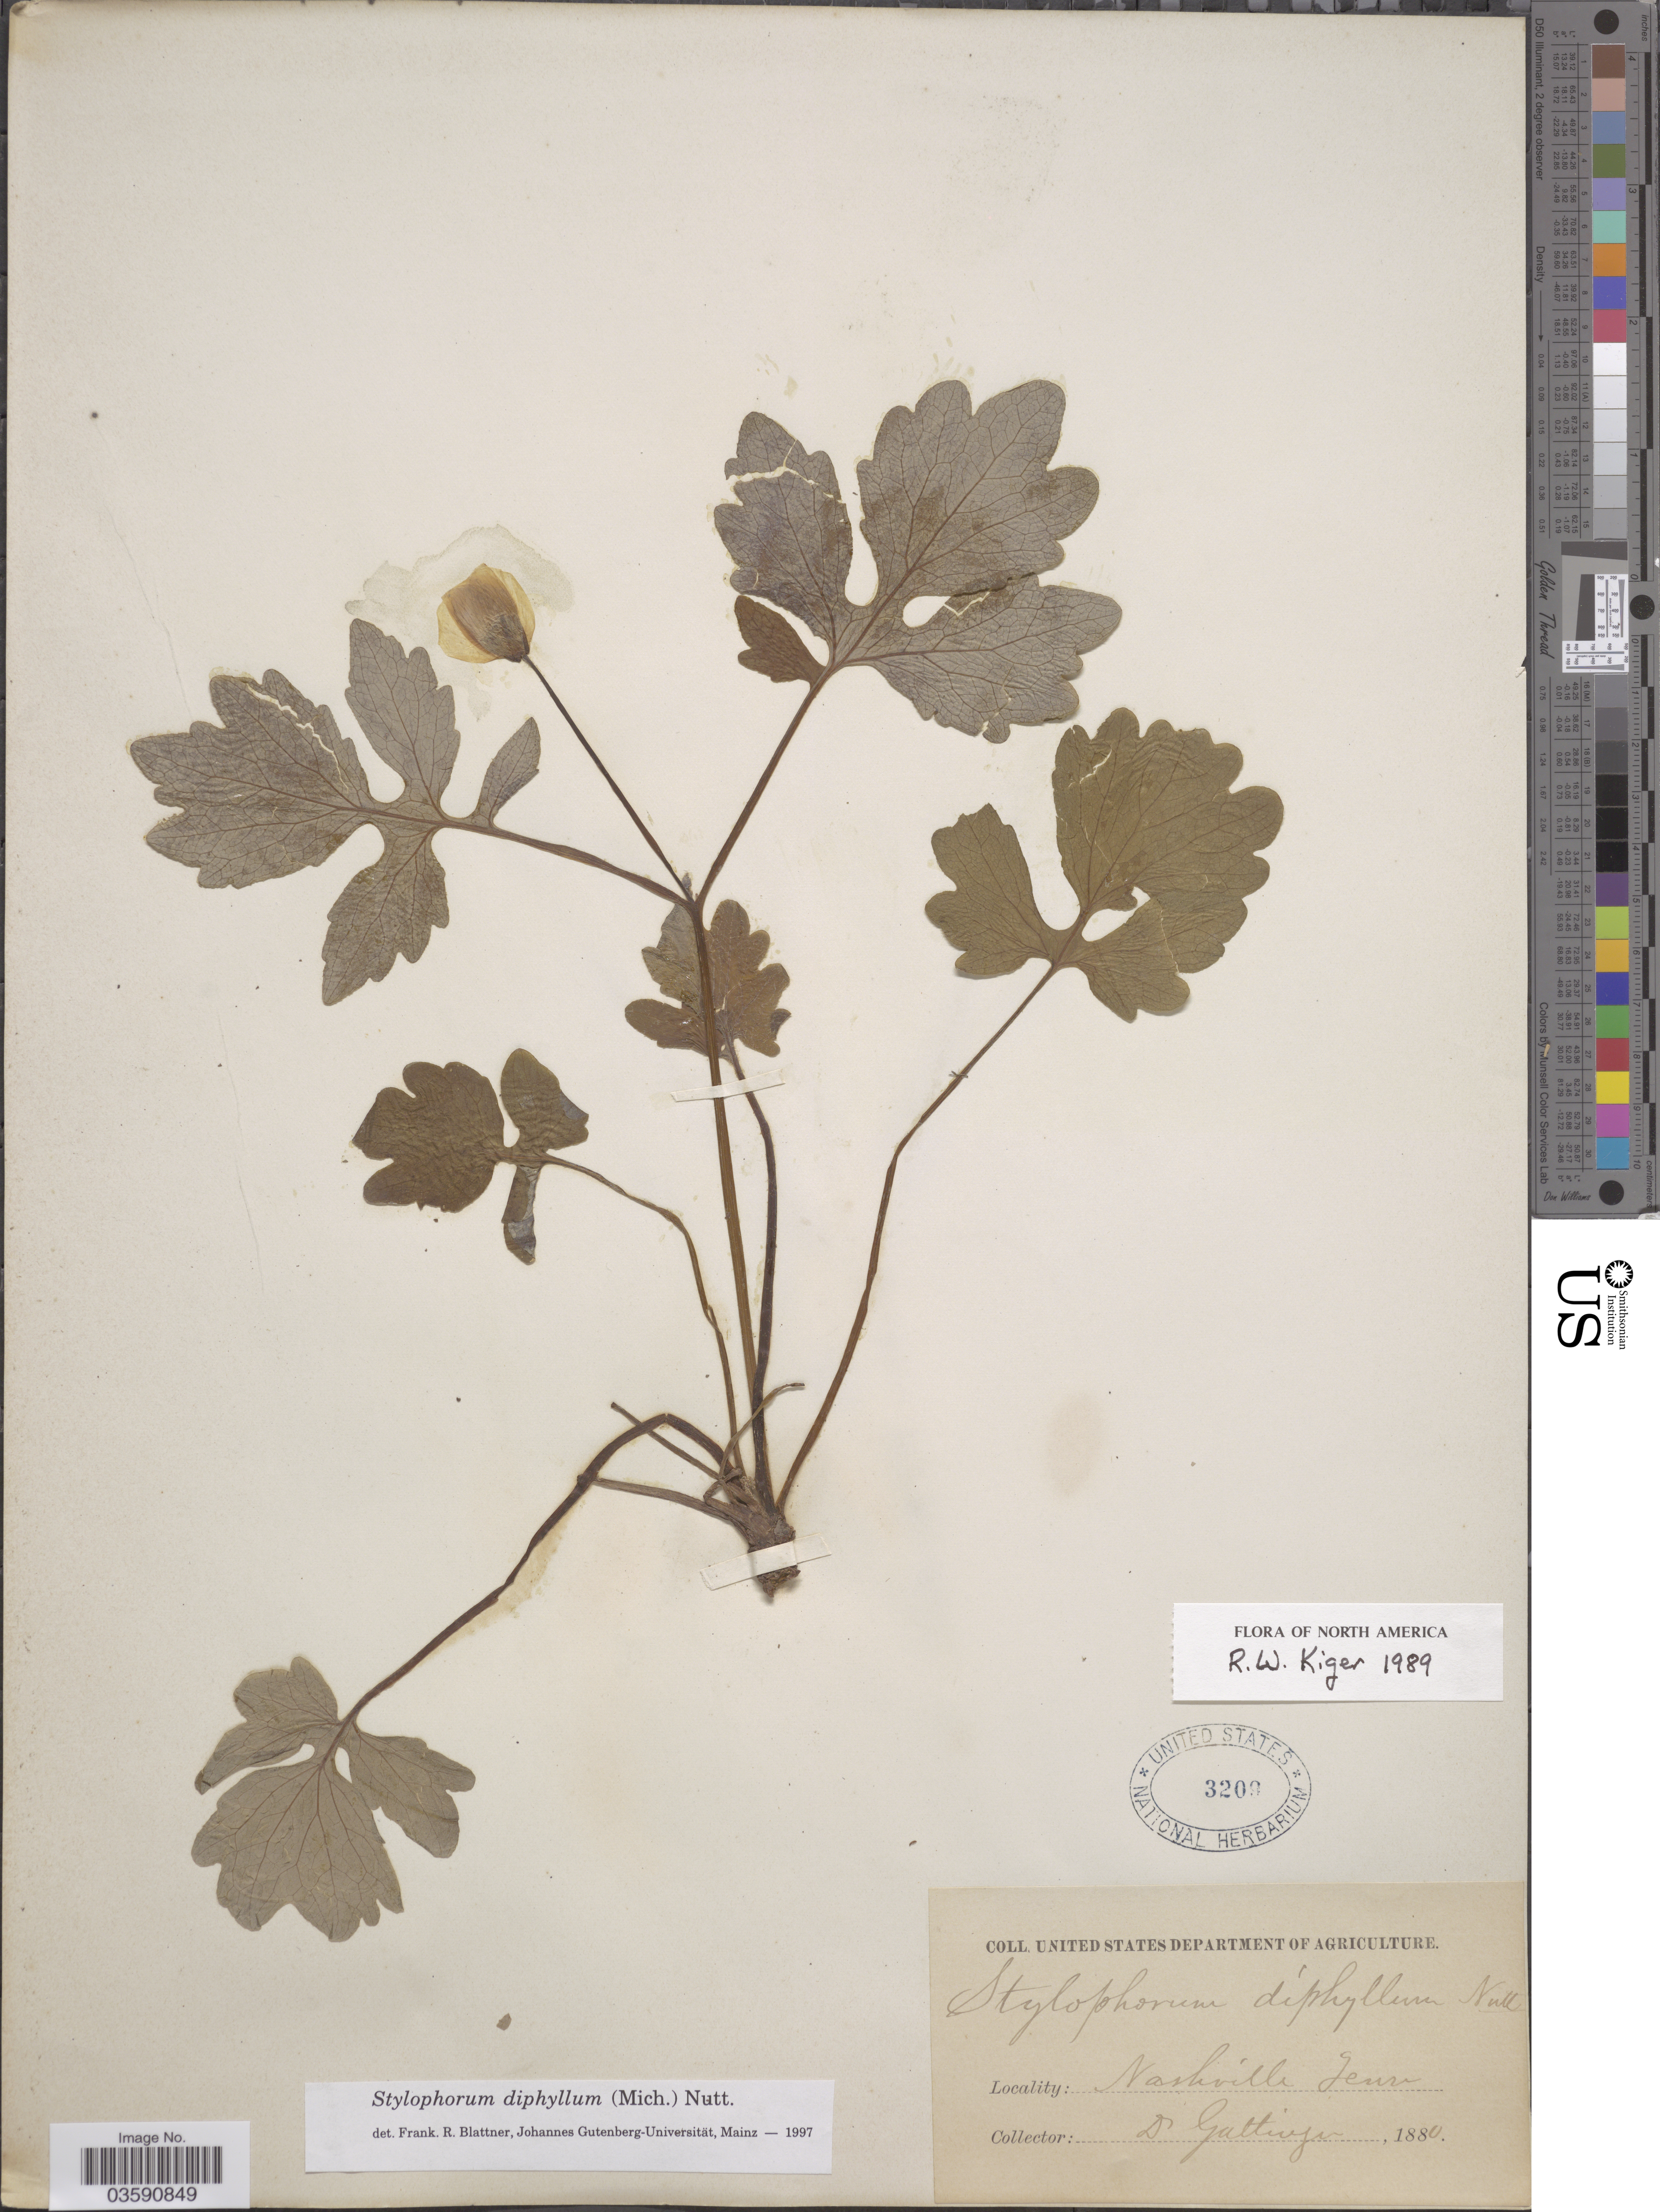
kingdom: Plantae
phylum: Tracheophyta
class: Magnoliopsida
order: Ranunculales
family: Papaveraceae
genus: Stylophorum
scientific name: Stylophorum diphyllum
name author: (Michx.) Nutt.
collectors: Gattinger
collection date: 1880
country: United States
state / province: Tennessee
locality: Nashville.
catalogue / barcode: US 3209